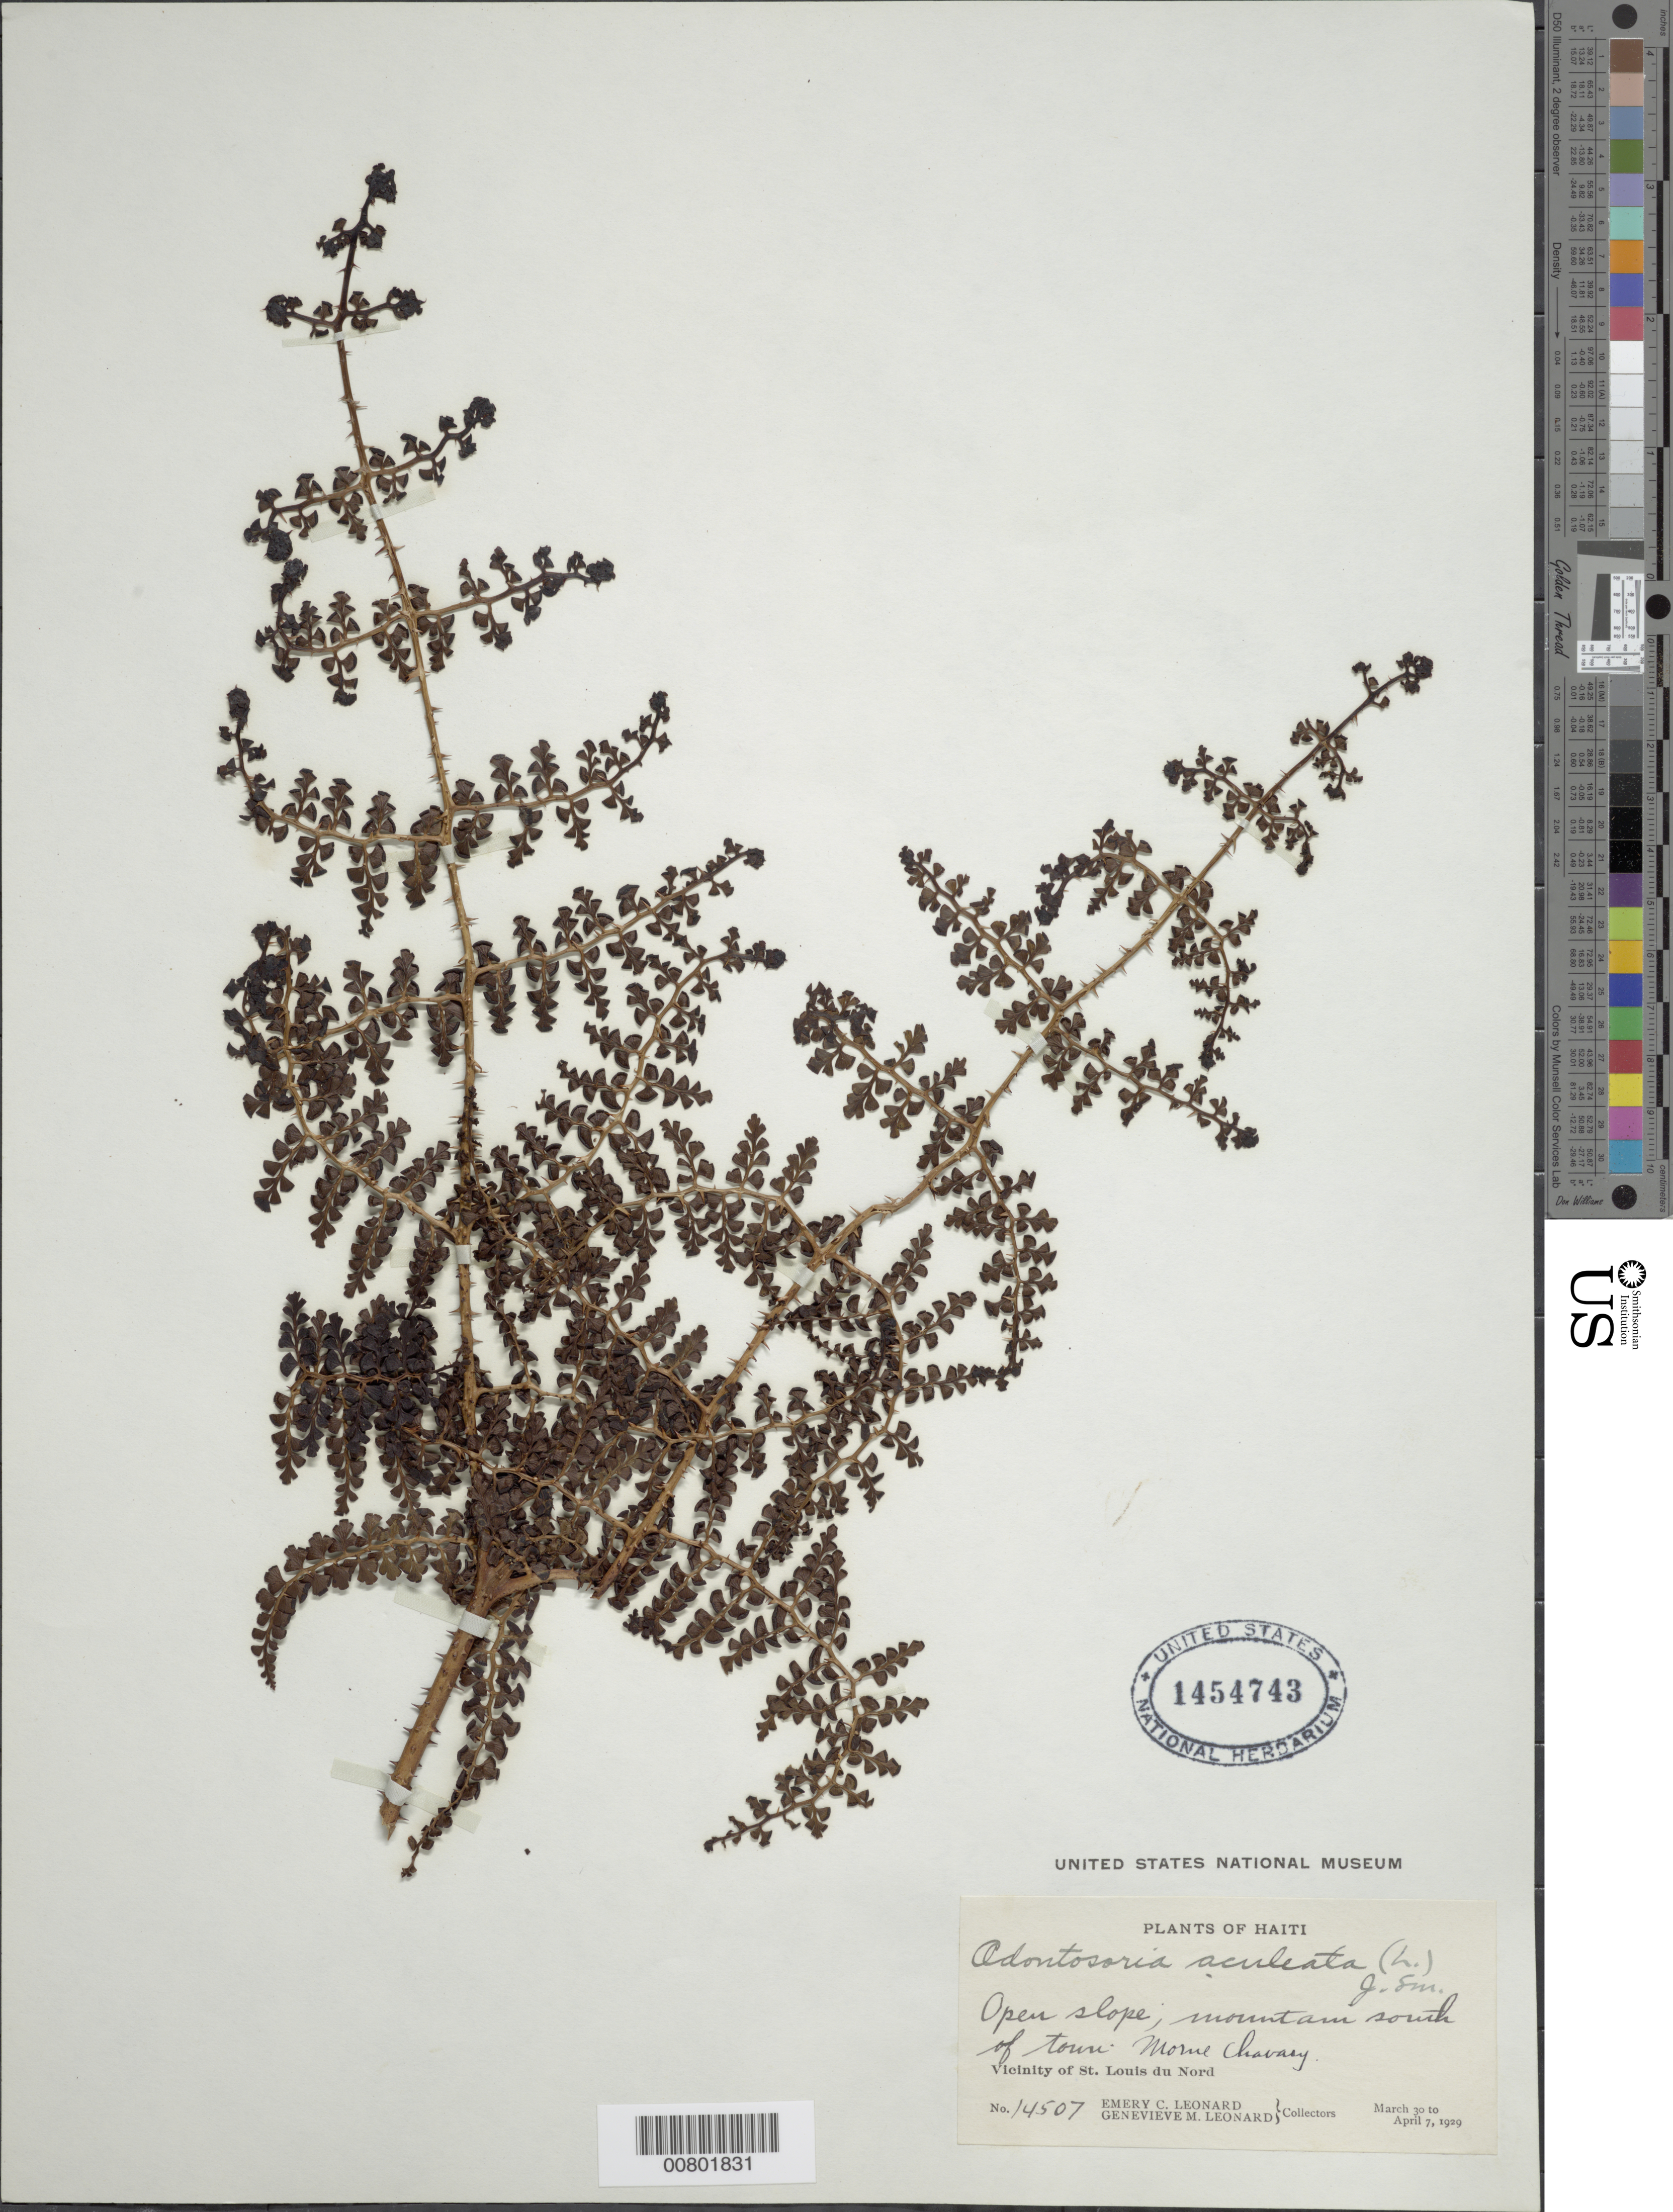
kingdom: Plantae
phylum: Tracheophyta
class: Polypodiopsida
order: Polypodiales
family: Lindsaeaceae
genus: Odontosoria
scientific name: Odontosoria aculeata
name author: (L.) J. Sm.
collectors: E. C. Leonard & G. M. Leonard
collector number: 14507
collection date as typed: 30 Mar 1929 to 07 Apr 1929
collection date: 1929-03-30/1929-04-07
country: Haiti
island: Hispaniola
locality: St. Louis du Nord, S of town, Morne Chavary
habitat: Open mountain slope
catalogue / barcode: US 1454743